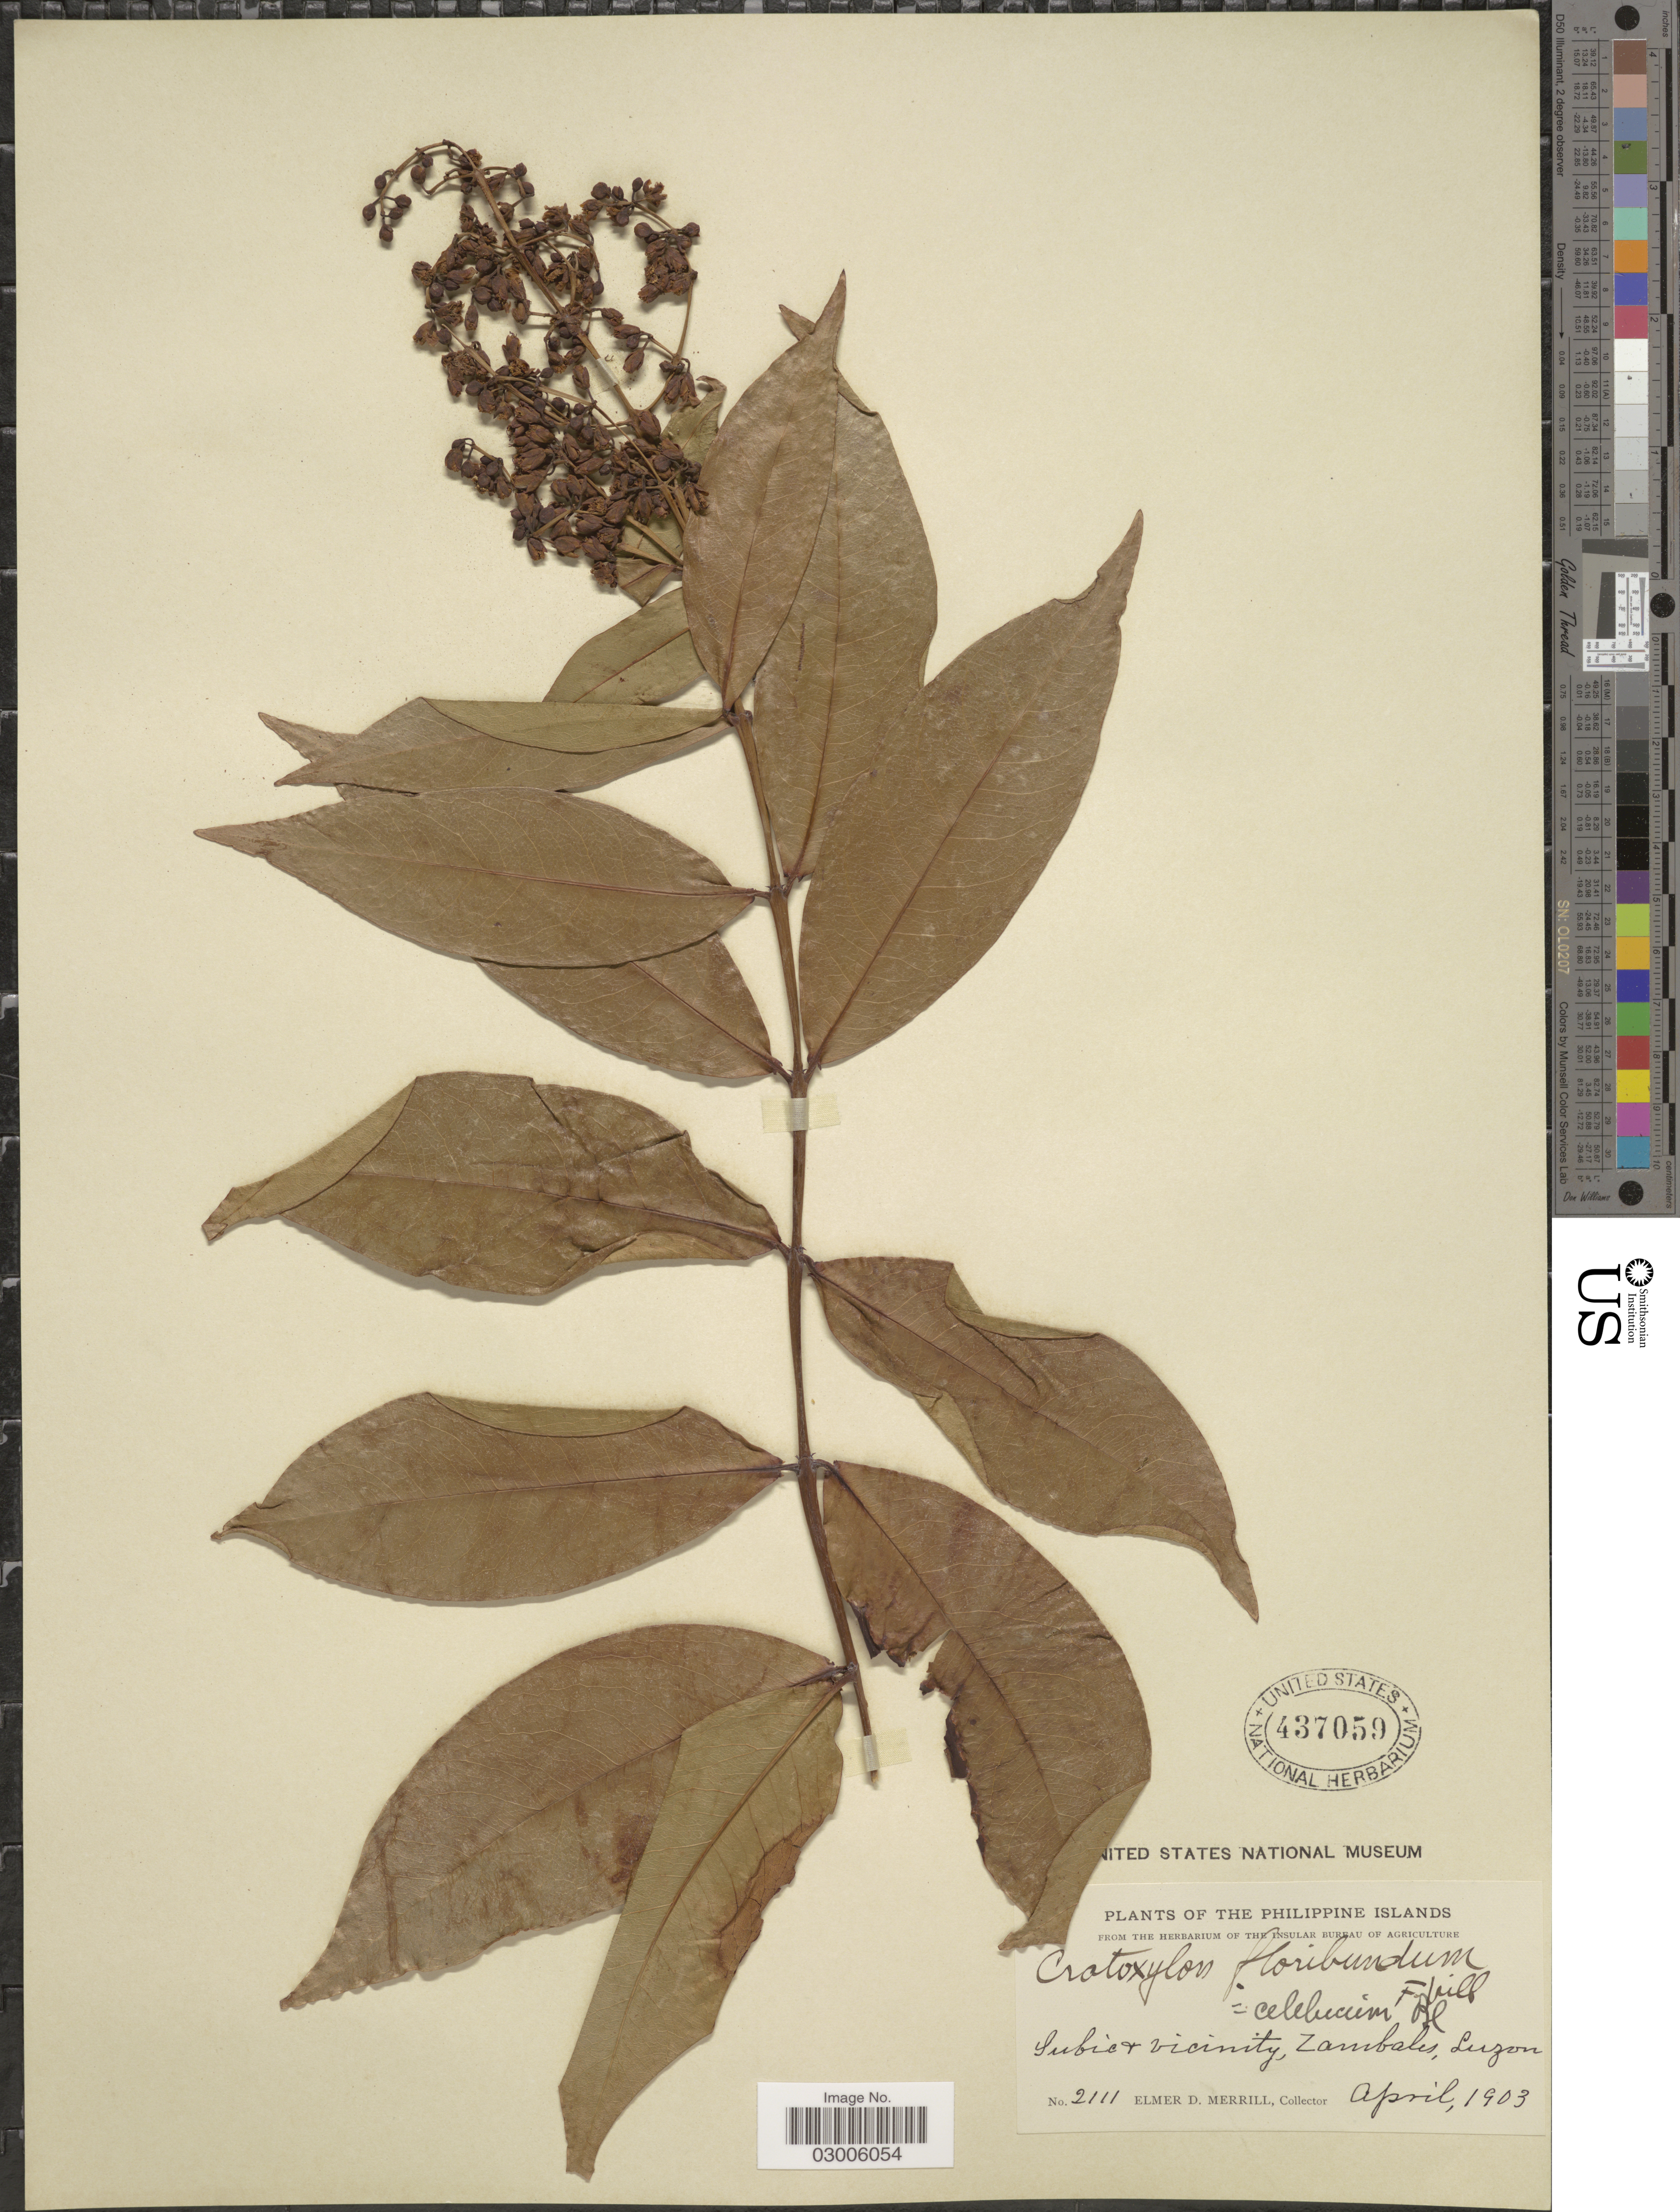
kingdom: Plantae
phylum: Tracheophyta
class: Magnoliopsida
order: Malpighiales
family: Hypericaceae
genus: Cratoxylum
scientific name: Cratoxylum celebicum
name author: Blume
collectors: E. D. Merrill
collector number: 2111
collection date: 1903-04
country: Philippines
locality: Subic & Vicinity, Zambales, Luzon.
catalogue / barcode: US 437059